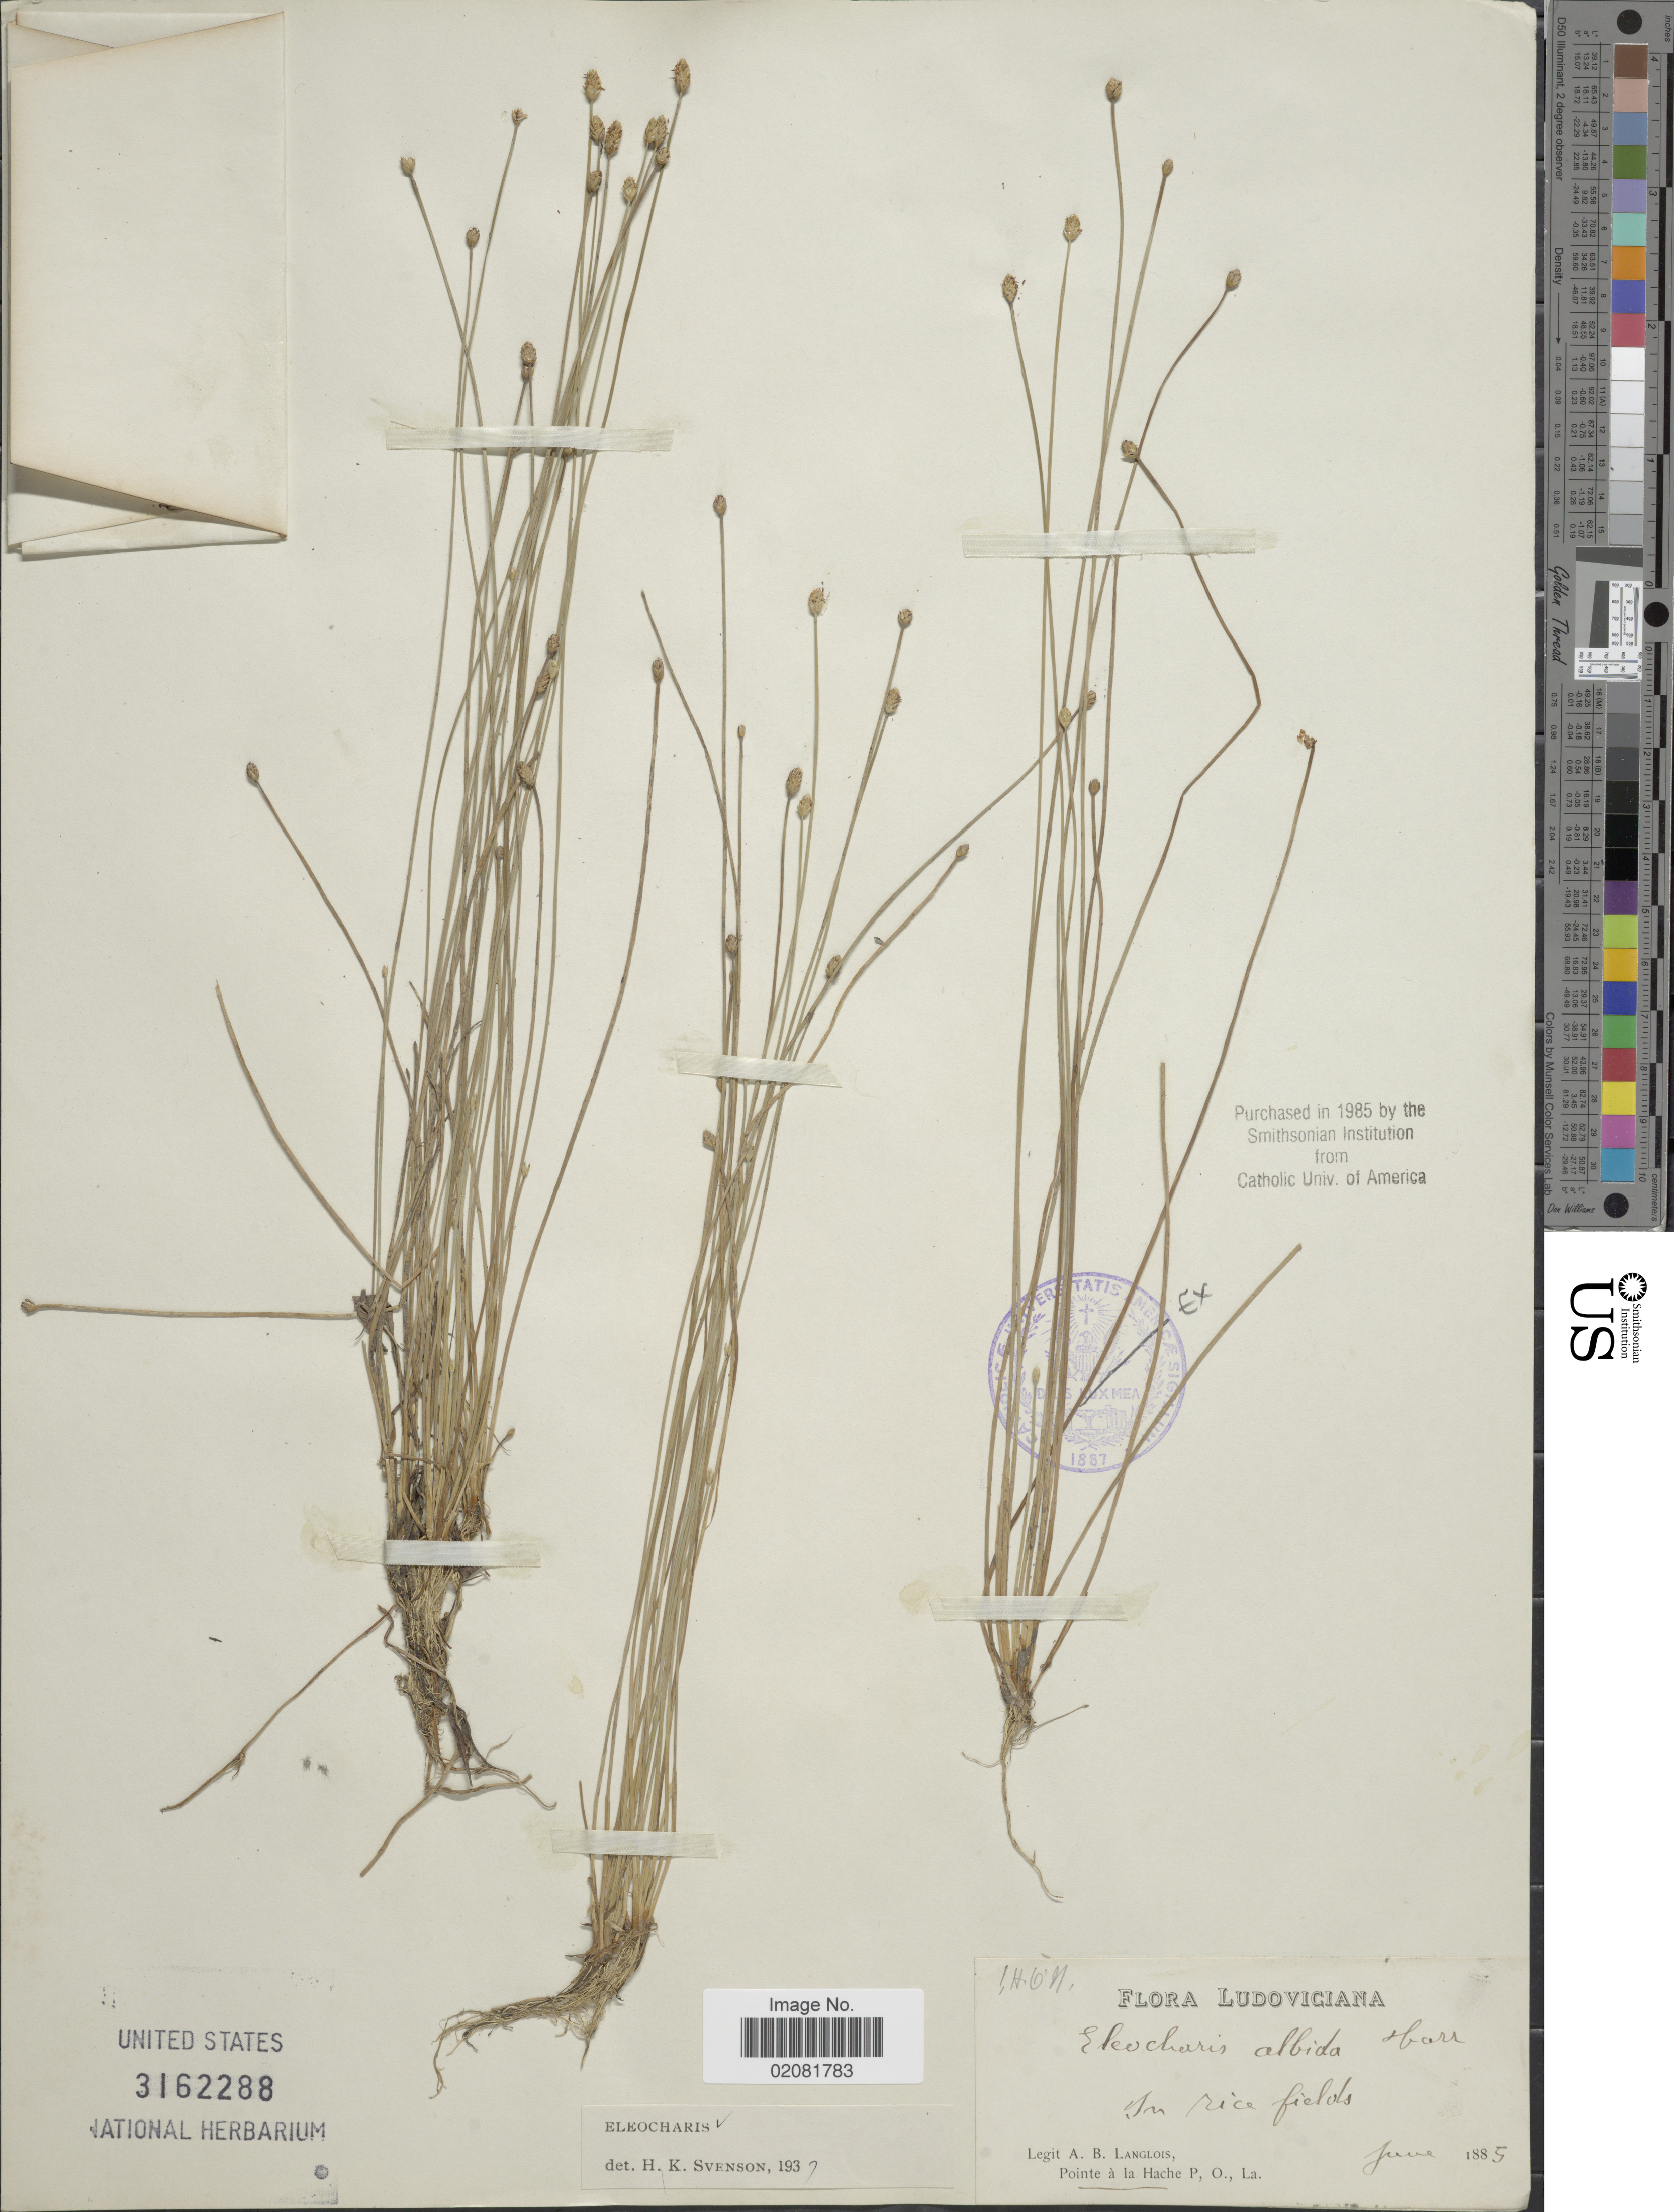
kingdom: Plantae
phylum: Tracheophyta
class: Liliopsida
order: Poales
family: Cyperaceae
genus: Eleocharis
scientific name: Eleocharis albida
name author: Torr.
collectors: A. Langlois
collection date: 1885-06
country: United States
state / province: Louisiana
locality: In rice fields, Pointe a la Hache La.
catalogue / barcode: US 3162288